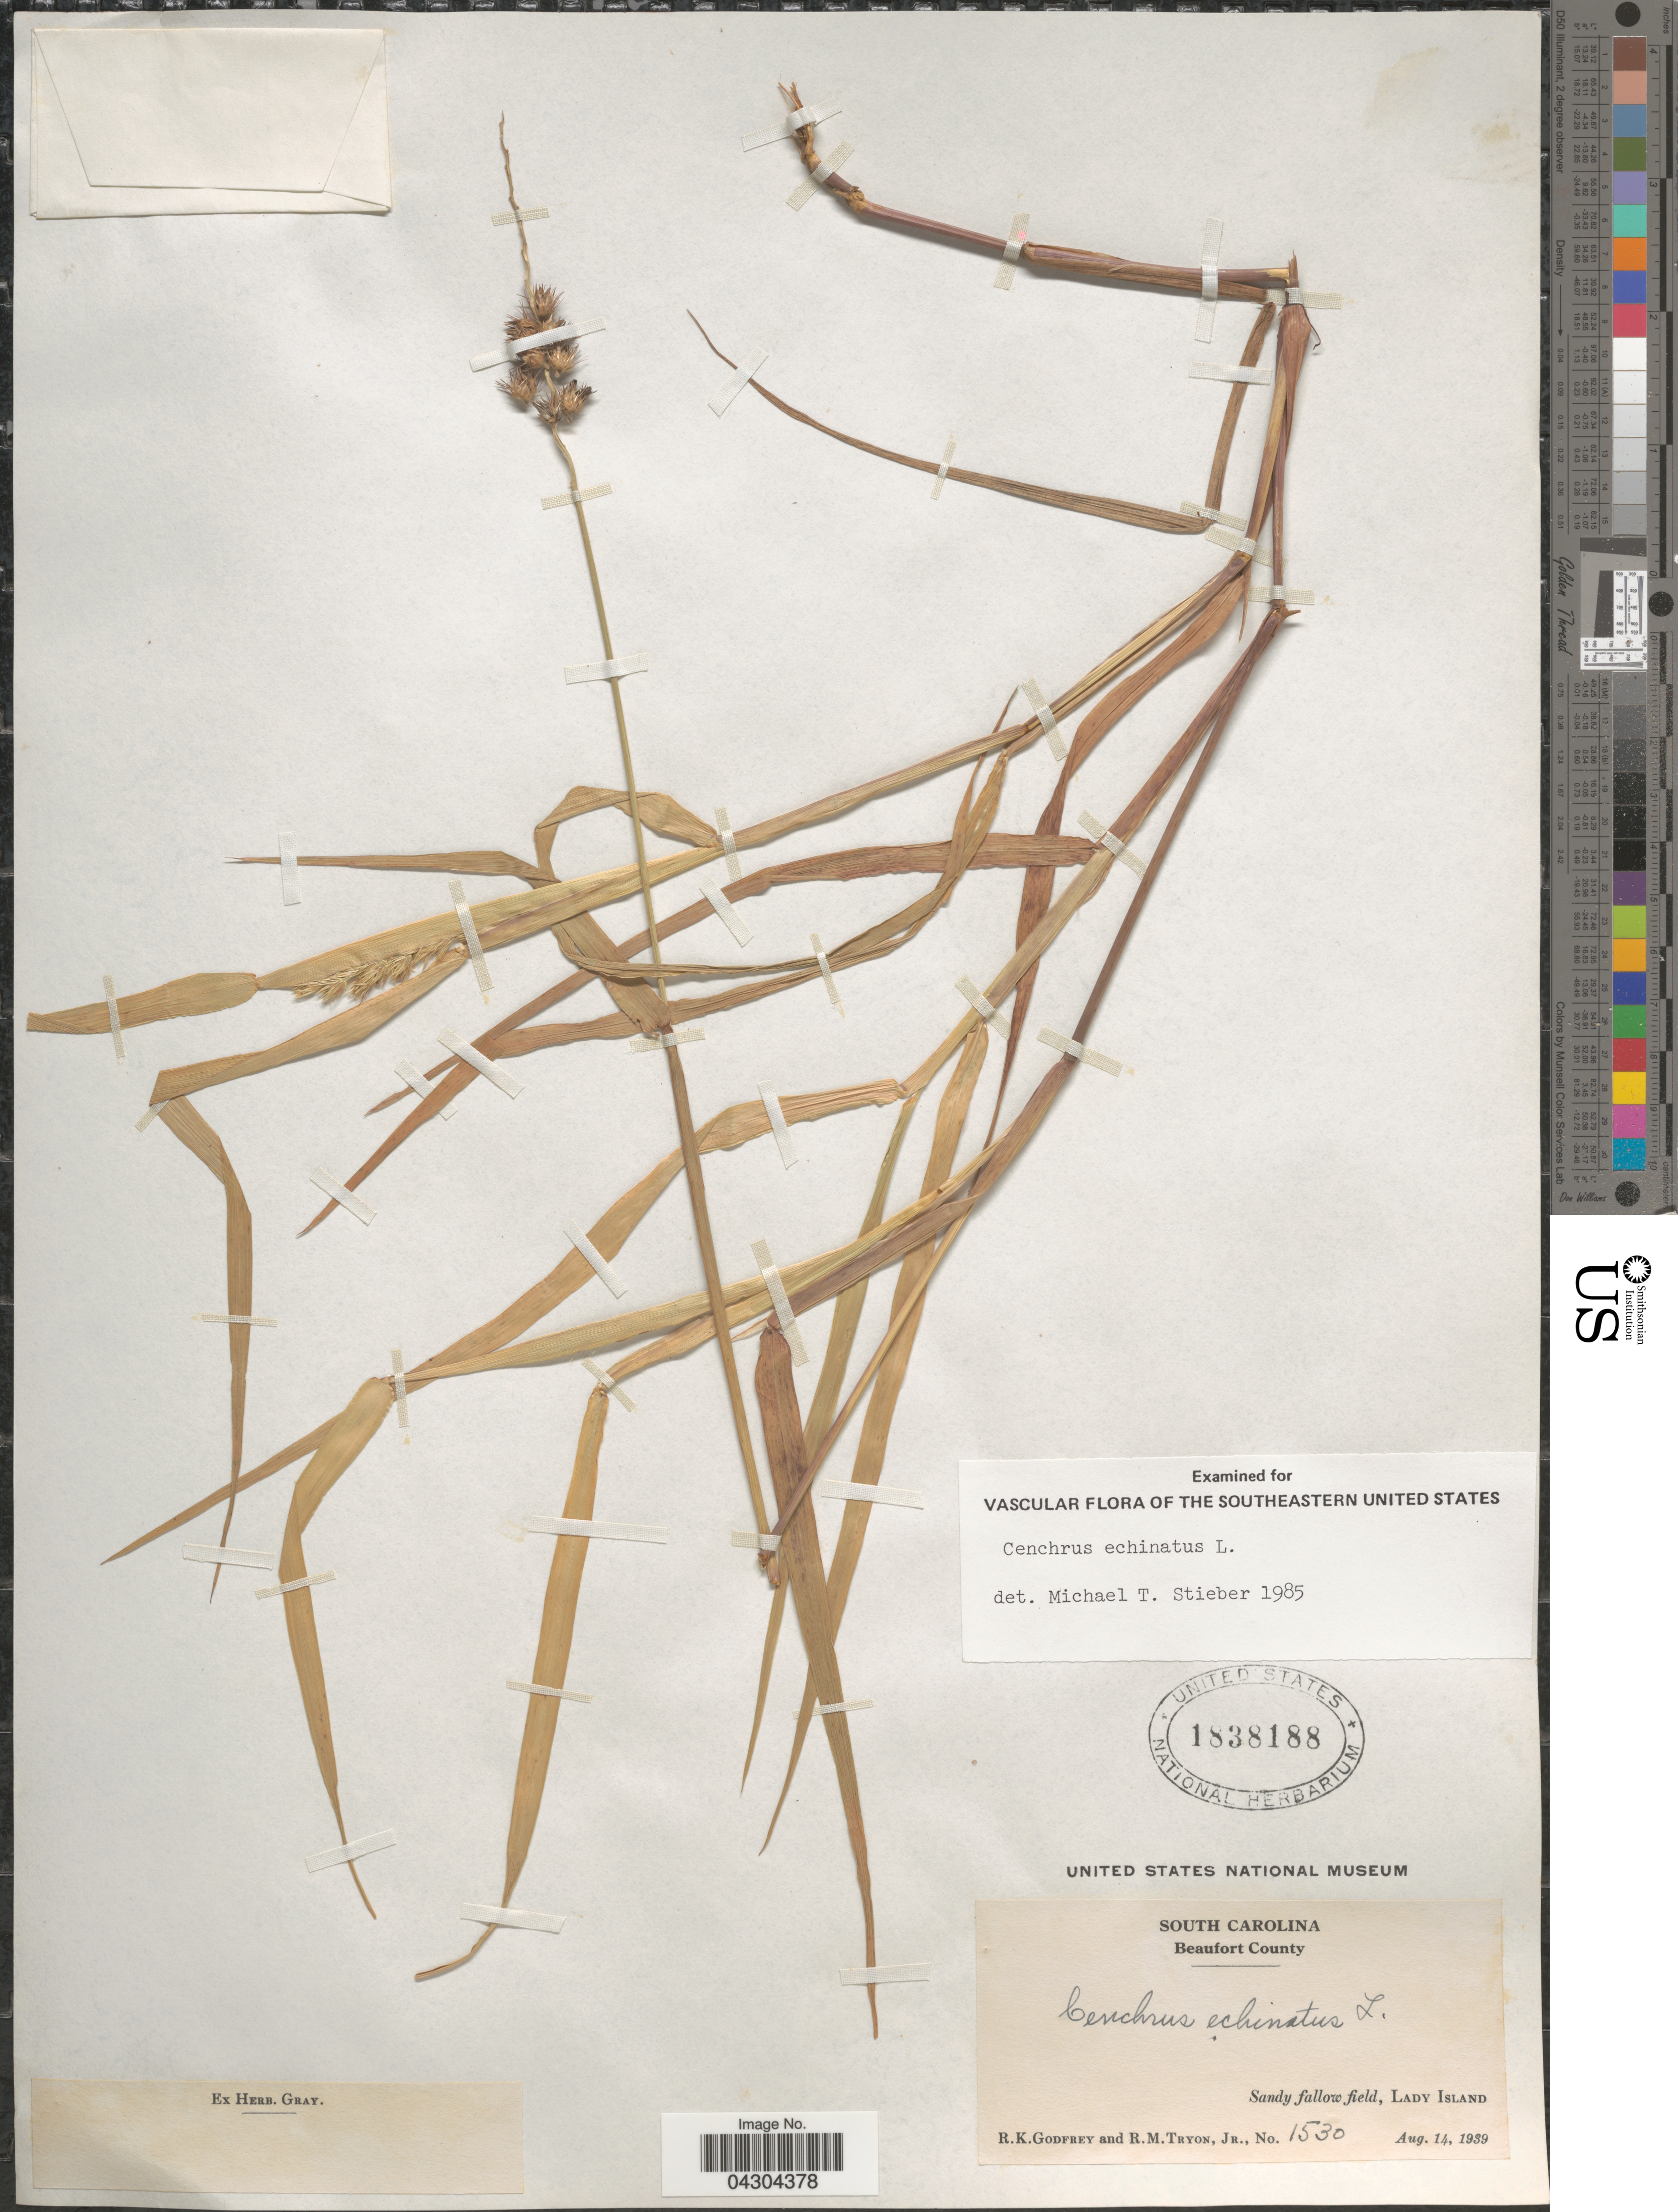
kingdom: Plantae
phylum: Tracheophyta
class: Liliopsida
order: Poales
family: Poaceae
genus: Cenchrus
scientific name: Cenchrus echinatus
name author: L.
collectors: R. K. Godfrey & R. Tryon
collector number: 1530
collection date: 1939-08-14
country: United States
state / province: South Carolina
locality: Beaufort County. Sandy fallow field, Lady Island.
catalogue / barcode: US 1838188